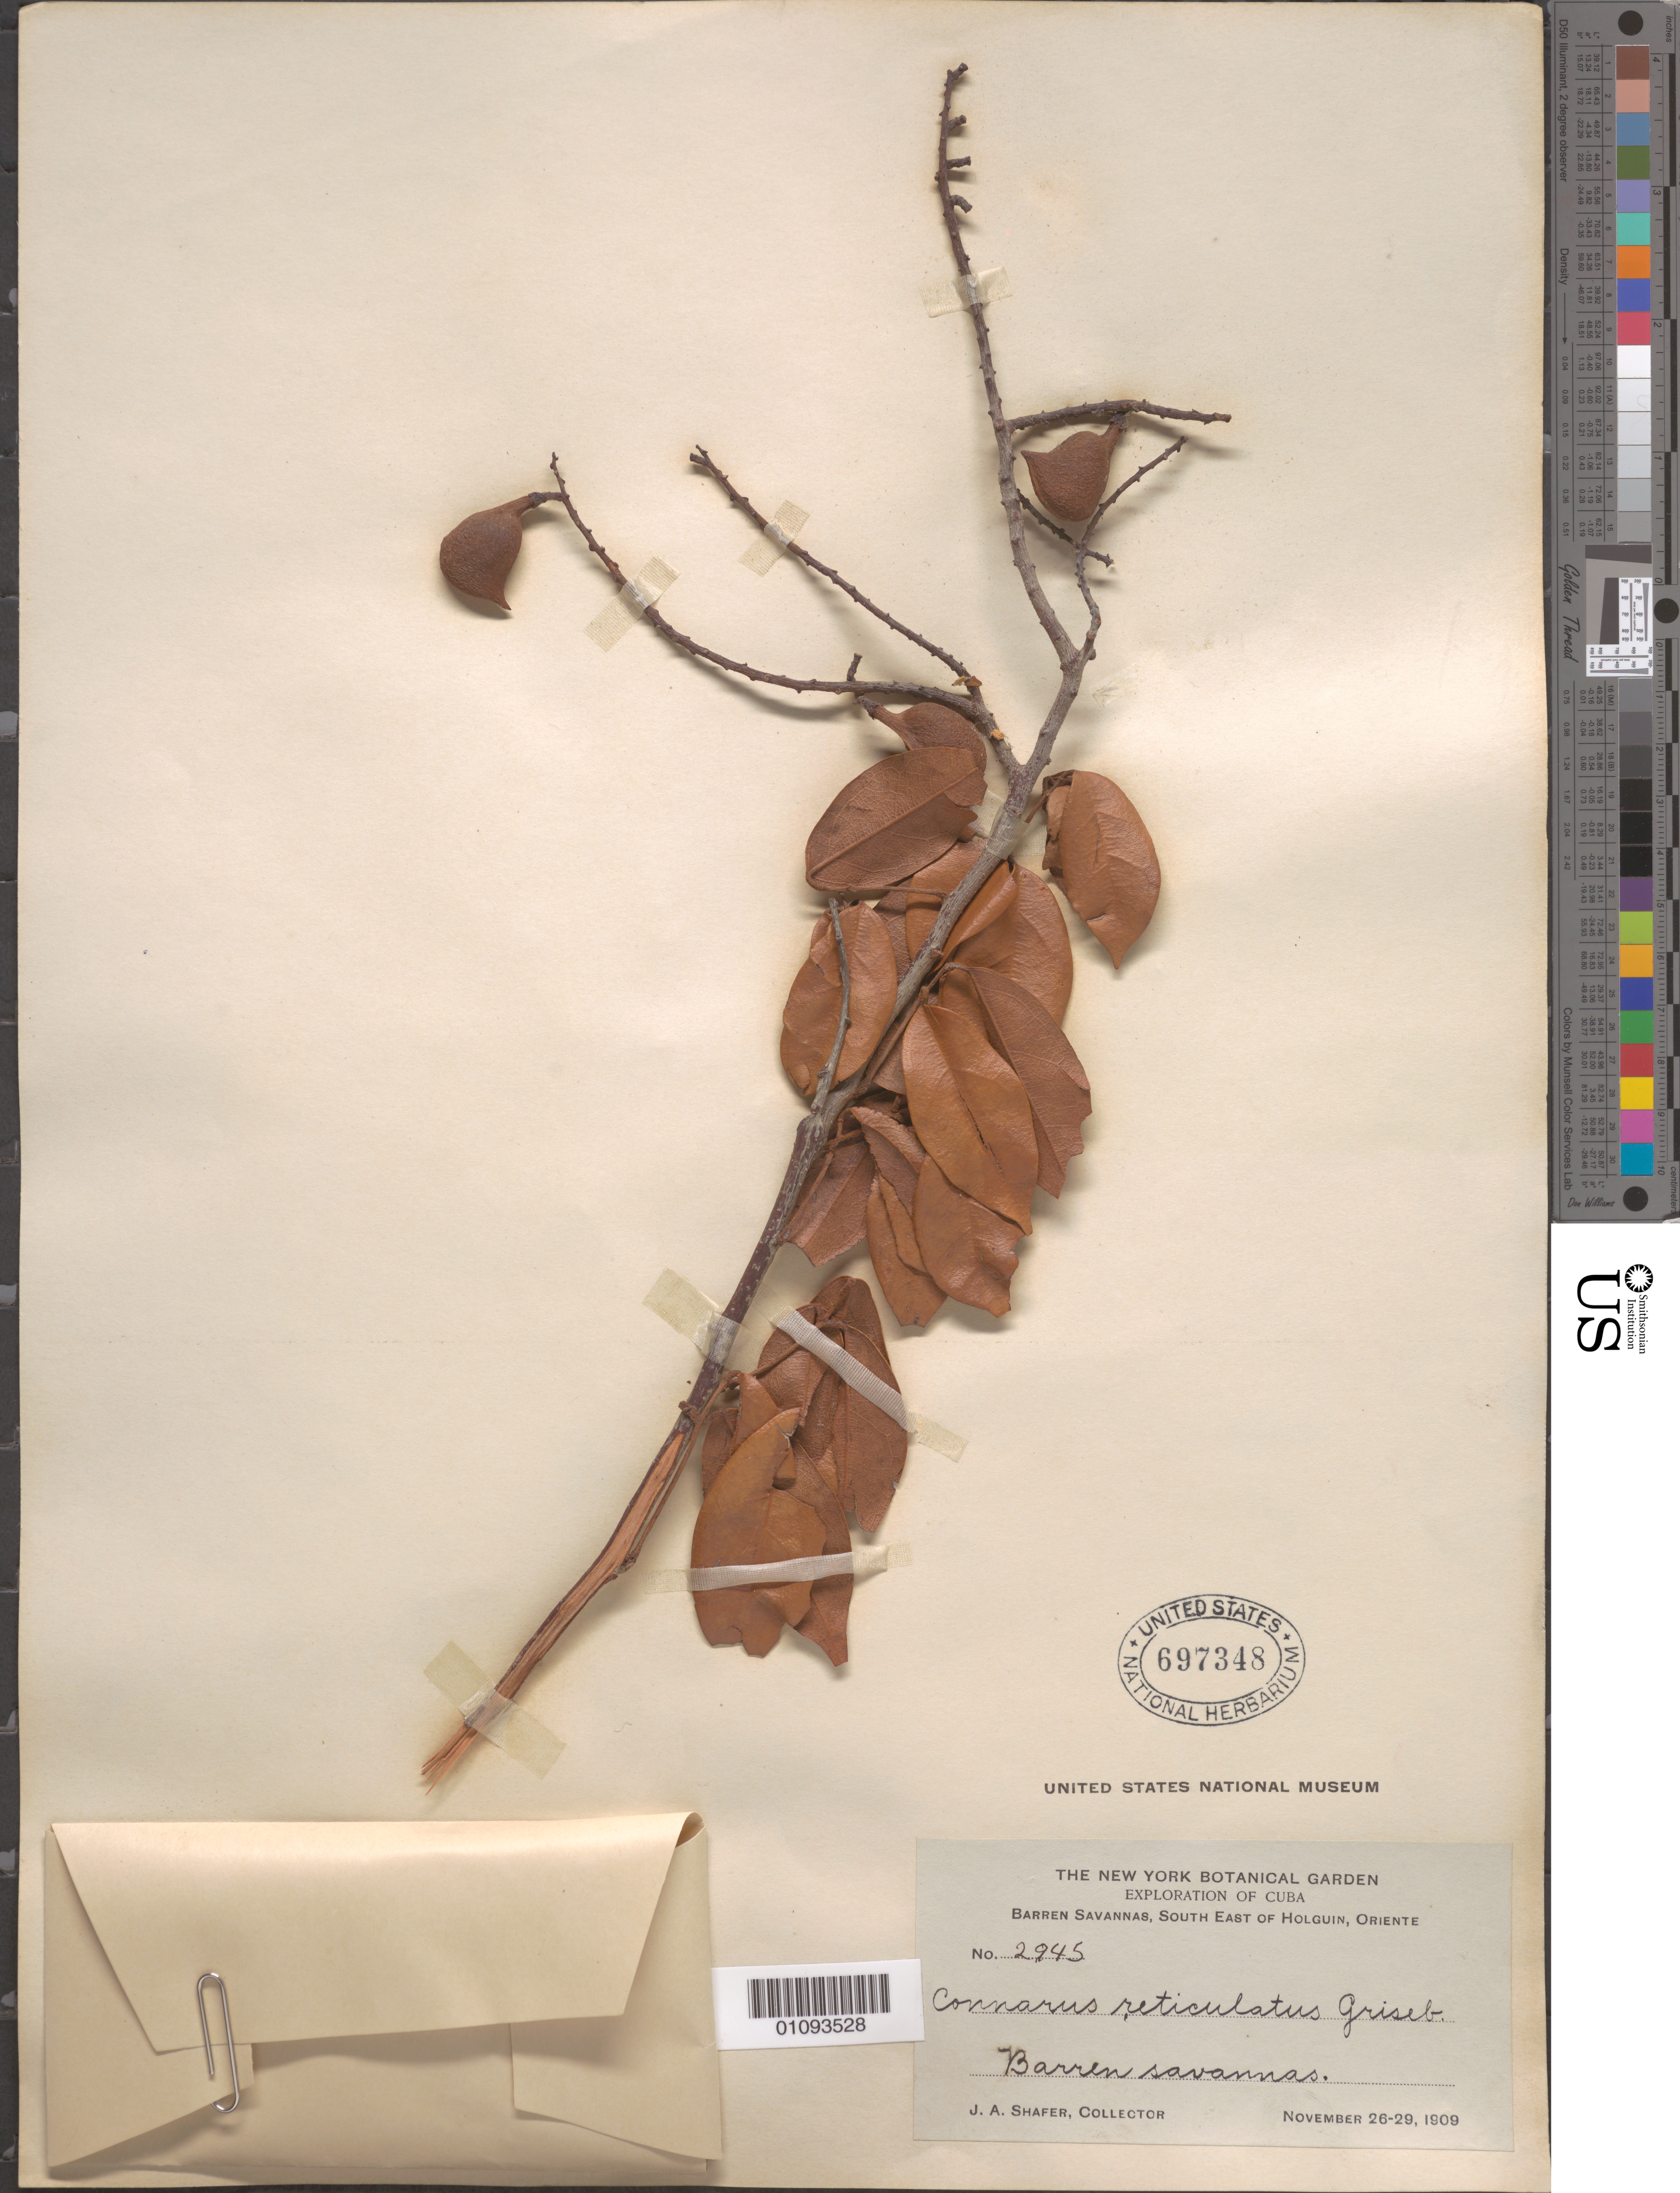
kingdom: Plantae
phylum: Tracheophyta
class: Magnoliopsida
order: Lamiales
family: Gesneriaceae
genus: Conradia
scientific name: Conradia reticulata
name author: Griseb.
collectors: J. A. Shafer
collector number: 2945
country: Cuba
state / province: Oriente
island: Cuba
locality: Barren Savannas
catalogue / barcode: US 697348